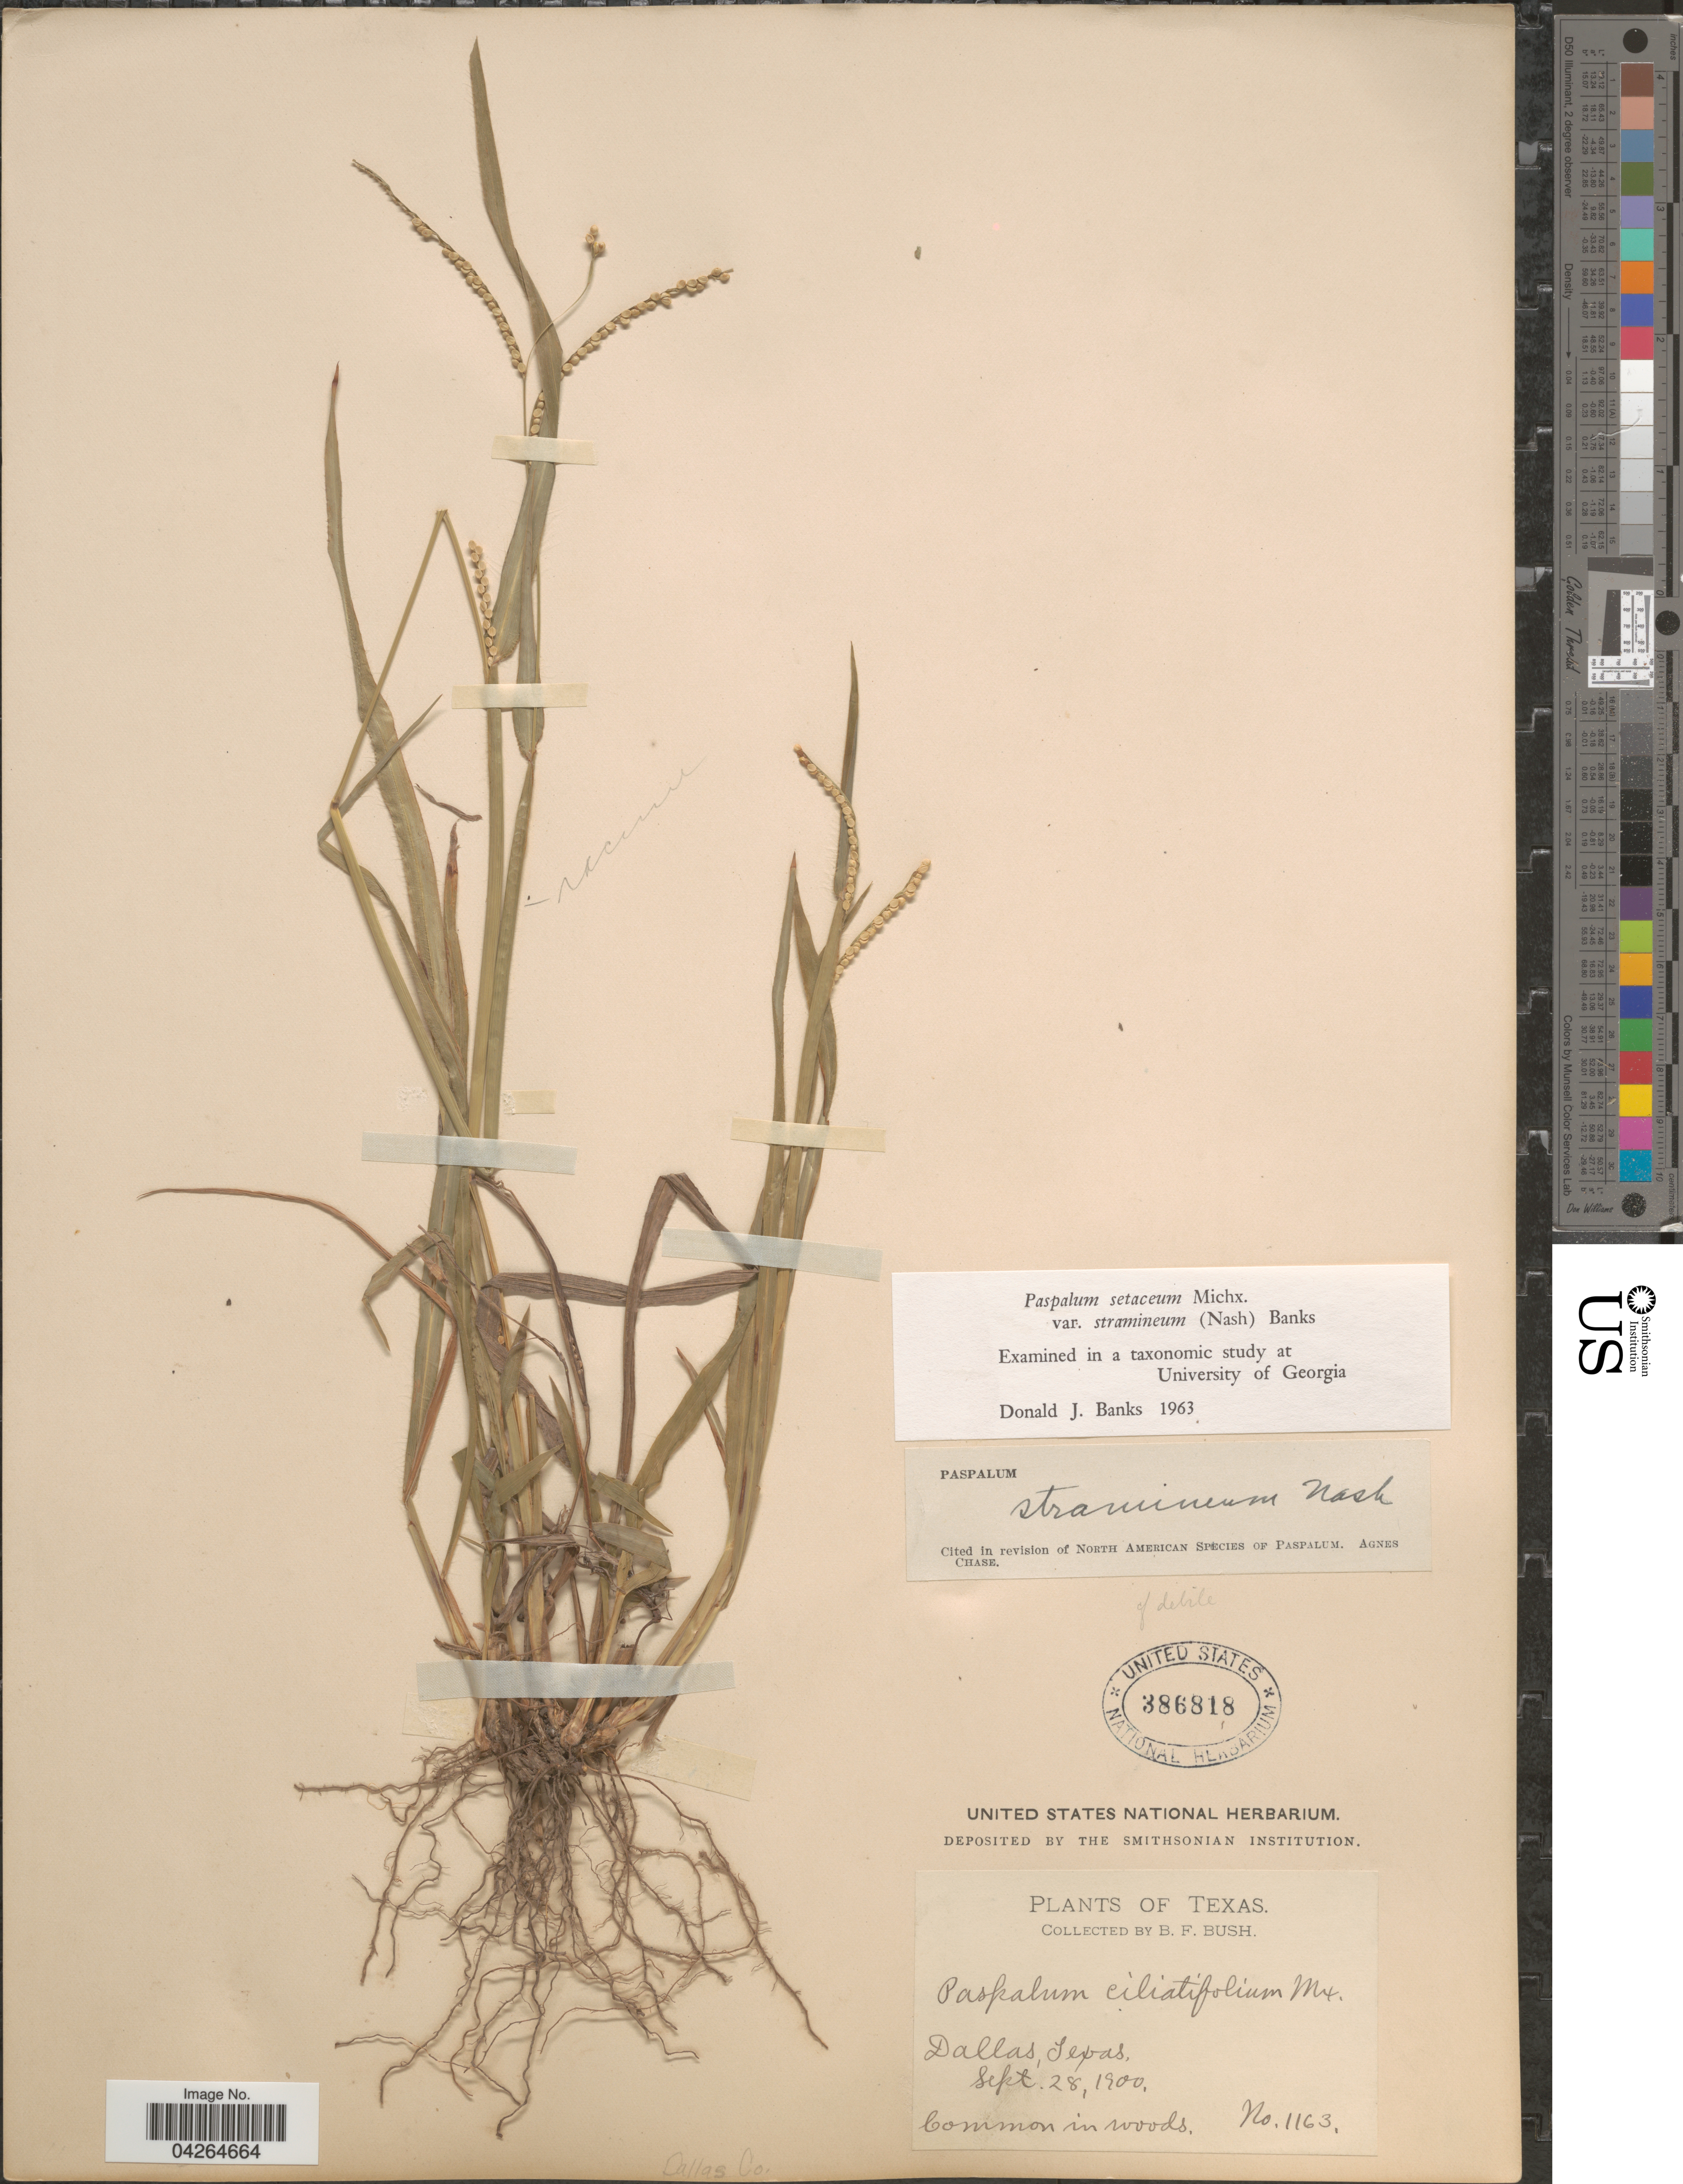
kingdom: Plantae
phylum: Tracheophyta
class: Liliopsida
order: Poales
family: Poaceae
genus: Paspalum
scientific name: Paspalum setaceum var. stramineum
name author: (Nash) D.J. Banks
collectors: B. F. Bush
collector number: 1163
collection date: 1900-09-28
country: United States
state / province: Texas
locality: Dallas. Dallas Co.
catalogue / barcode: US 386818